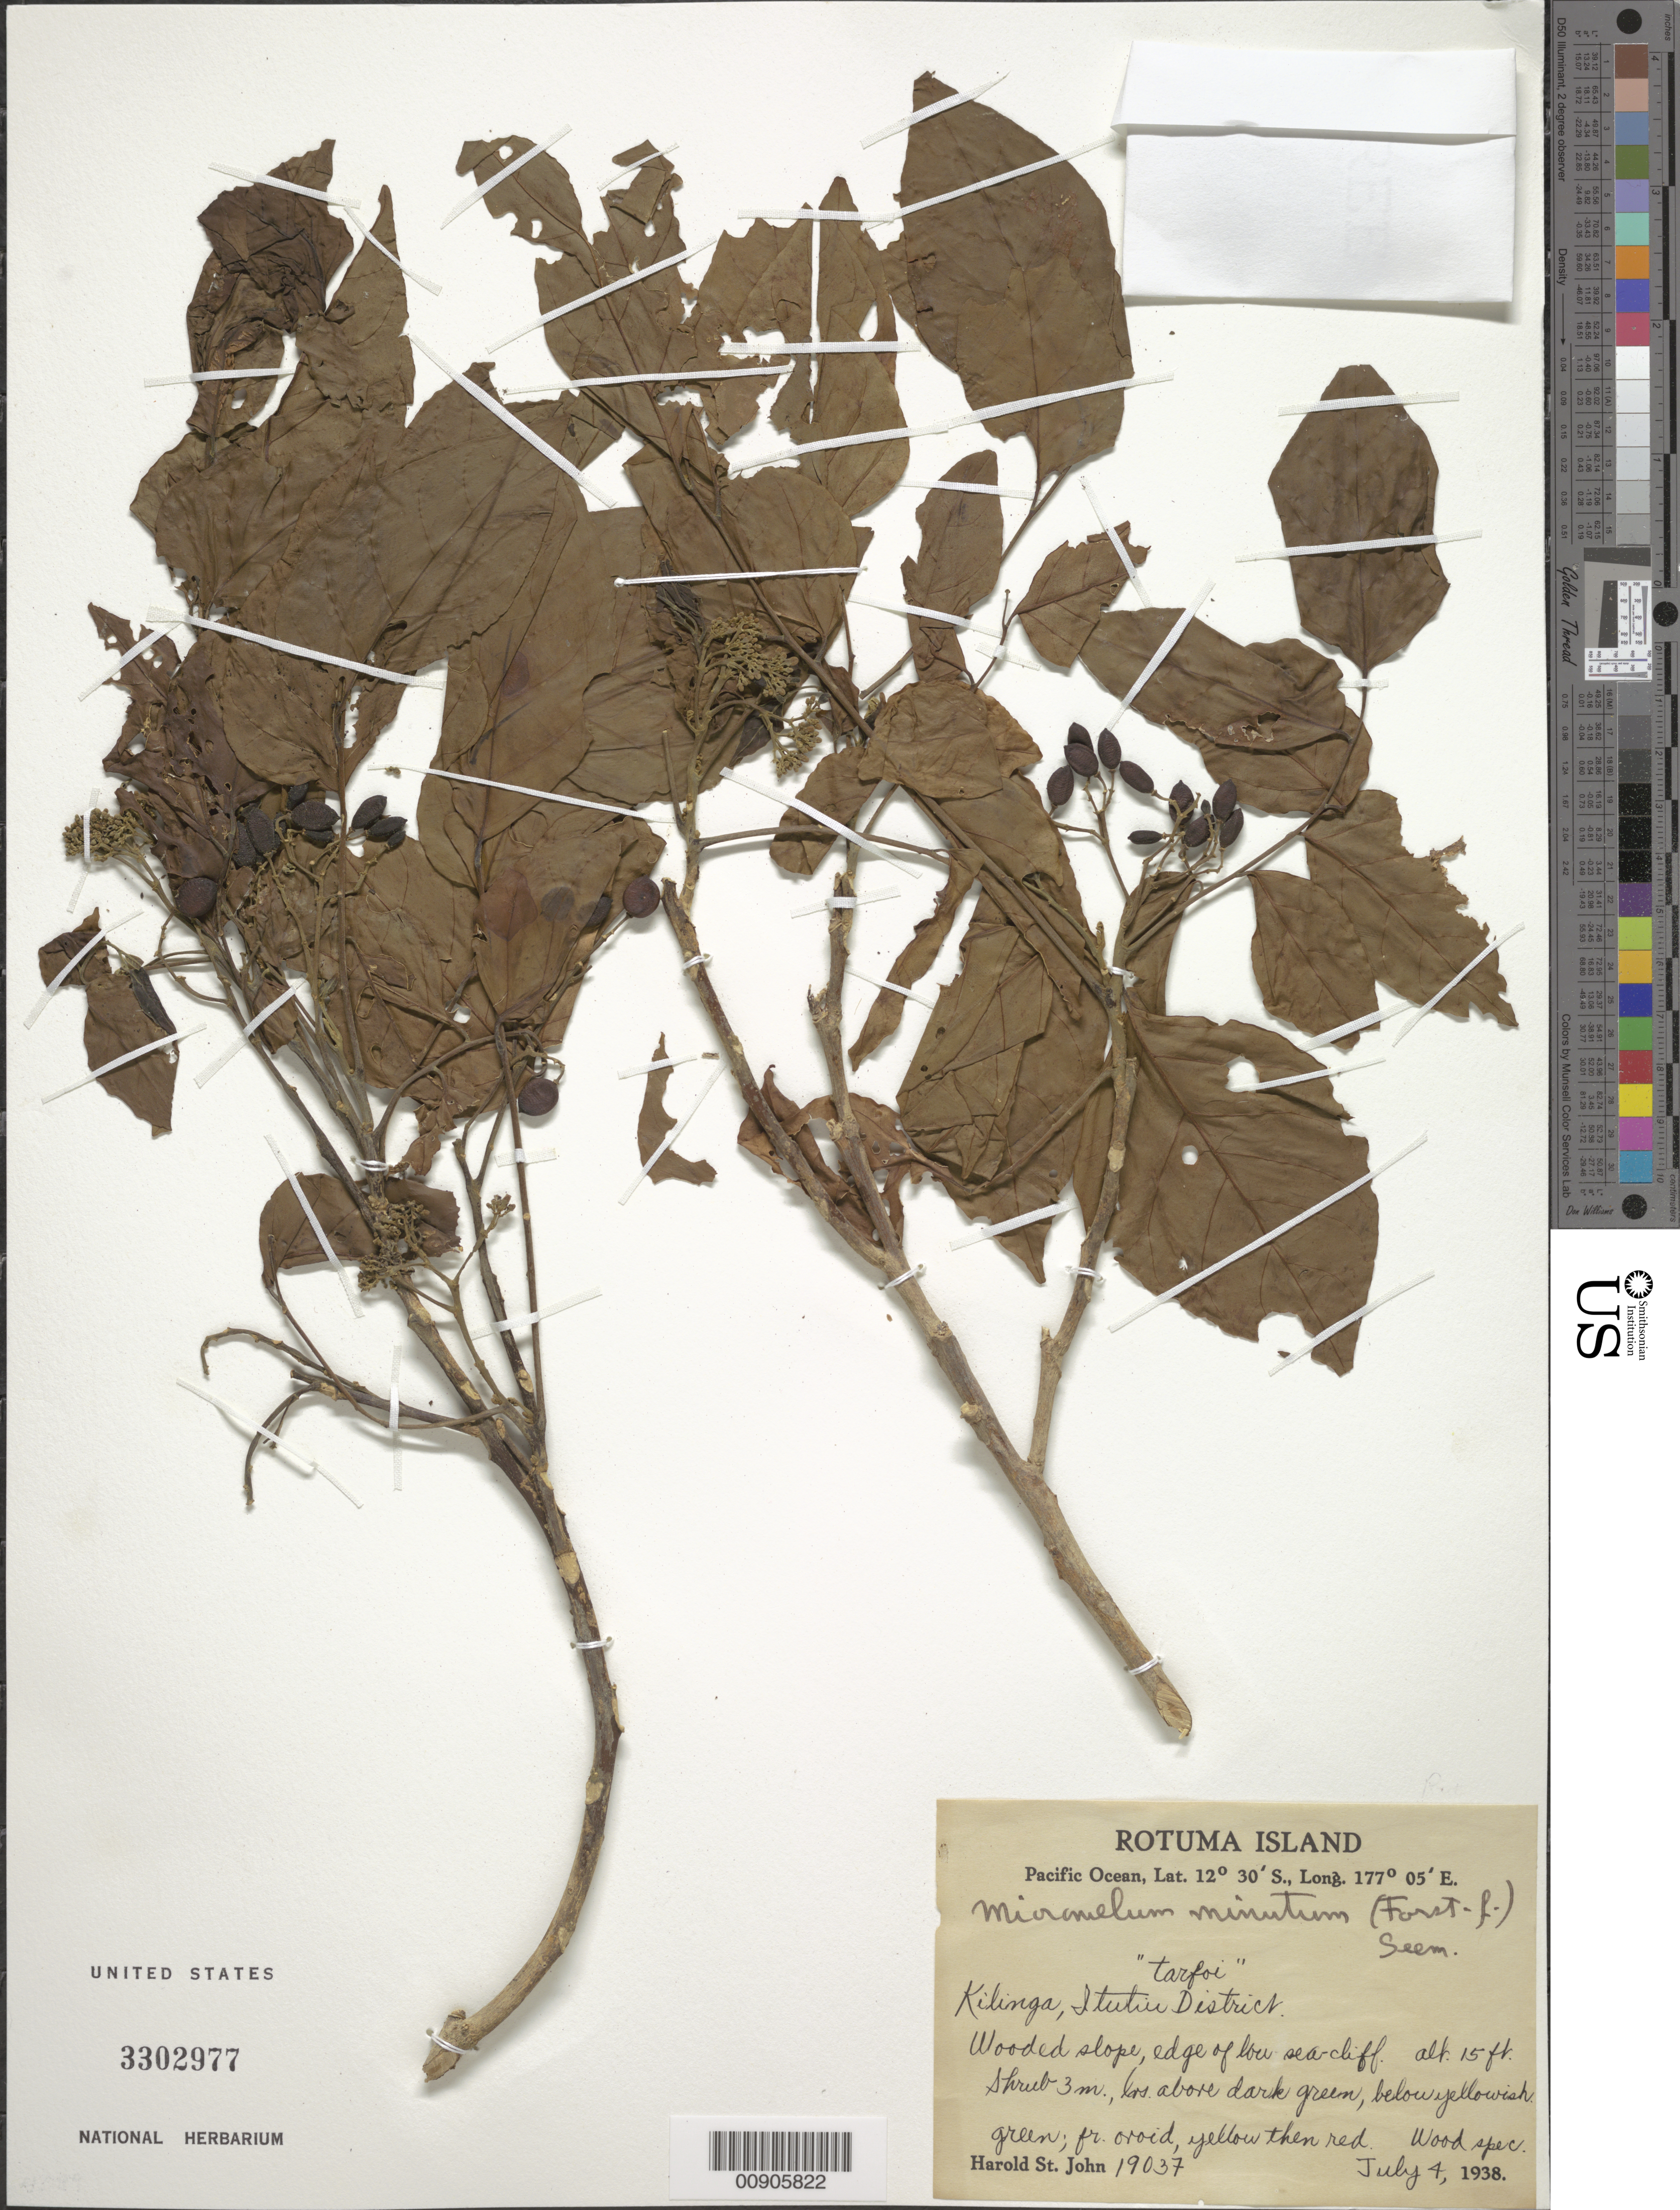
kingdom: Plantae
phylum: Tracheophyta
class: Magnoliopsida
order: Sapindales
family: Rutaceae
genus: Micromelum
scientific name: Micromelum minutum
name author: (G. Forst.) Wight & Arn.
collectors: H. St. John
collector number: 19037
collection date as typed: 04 Jul 1938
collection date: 1938-07-04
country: Fiji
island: Rotuma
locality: Itutui District, Kilinga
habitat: wooded slope, edge of low sea cliff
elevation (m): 5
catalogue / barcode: US 3302977